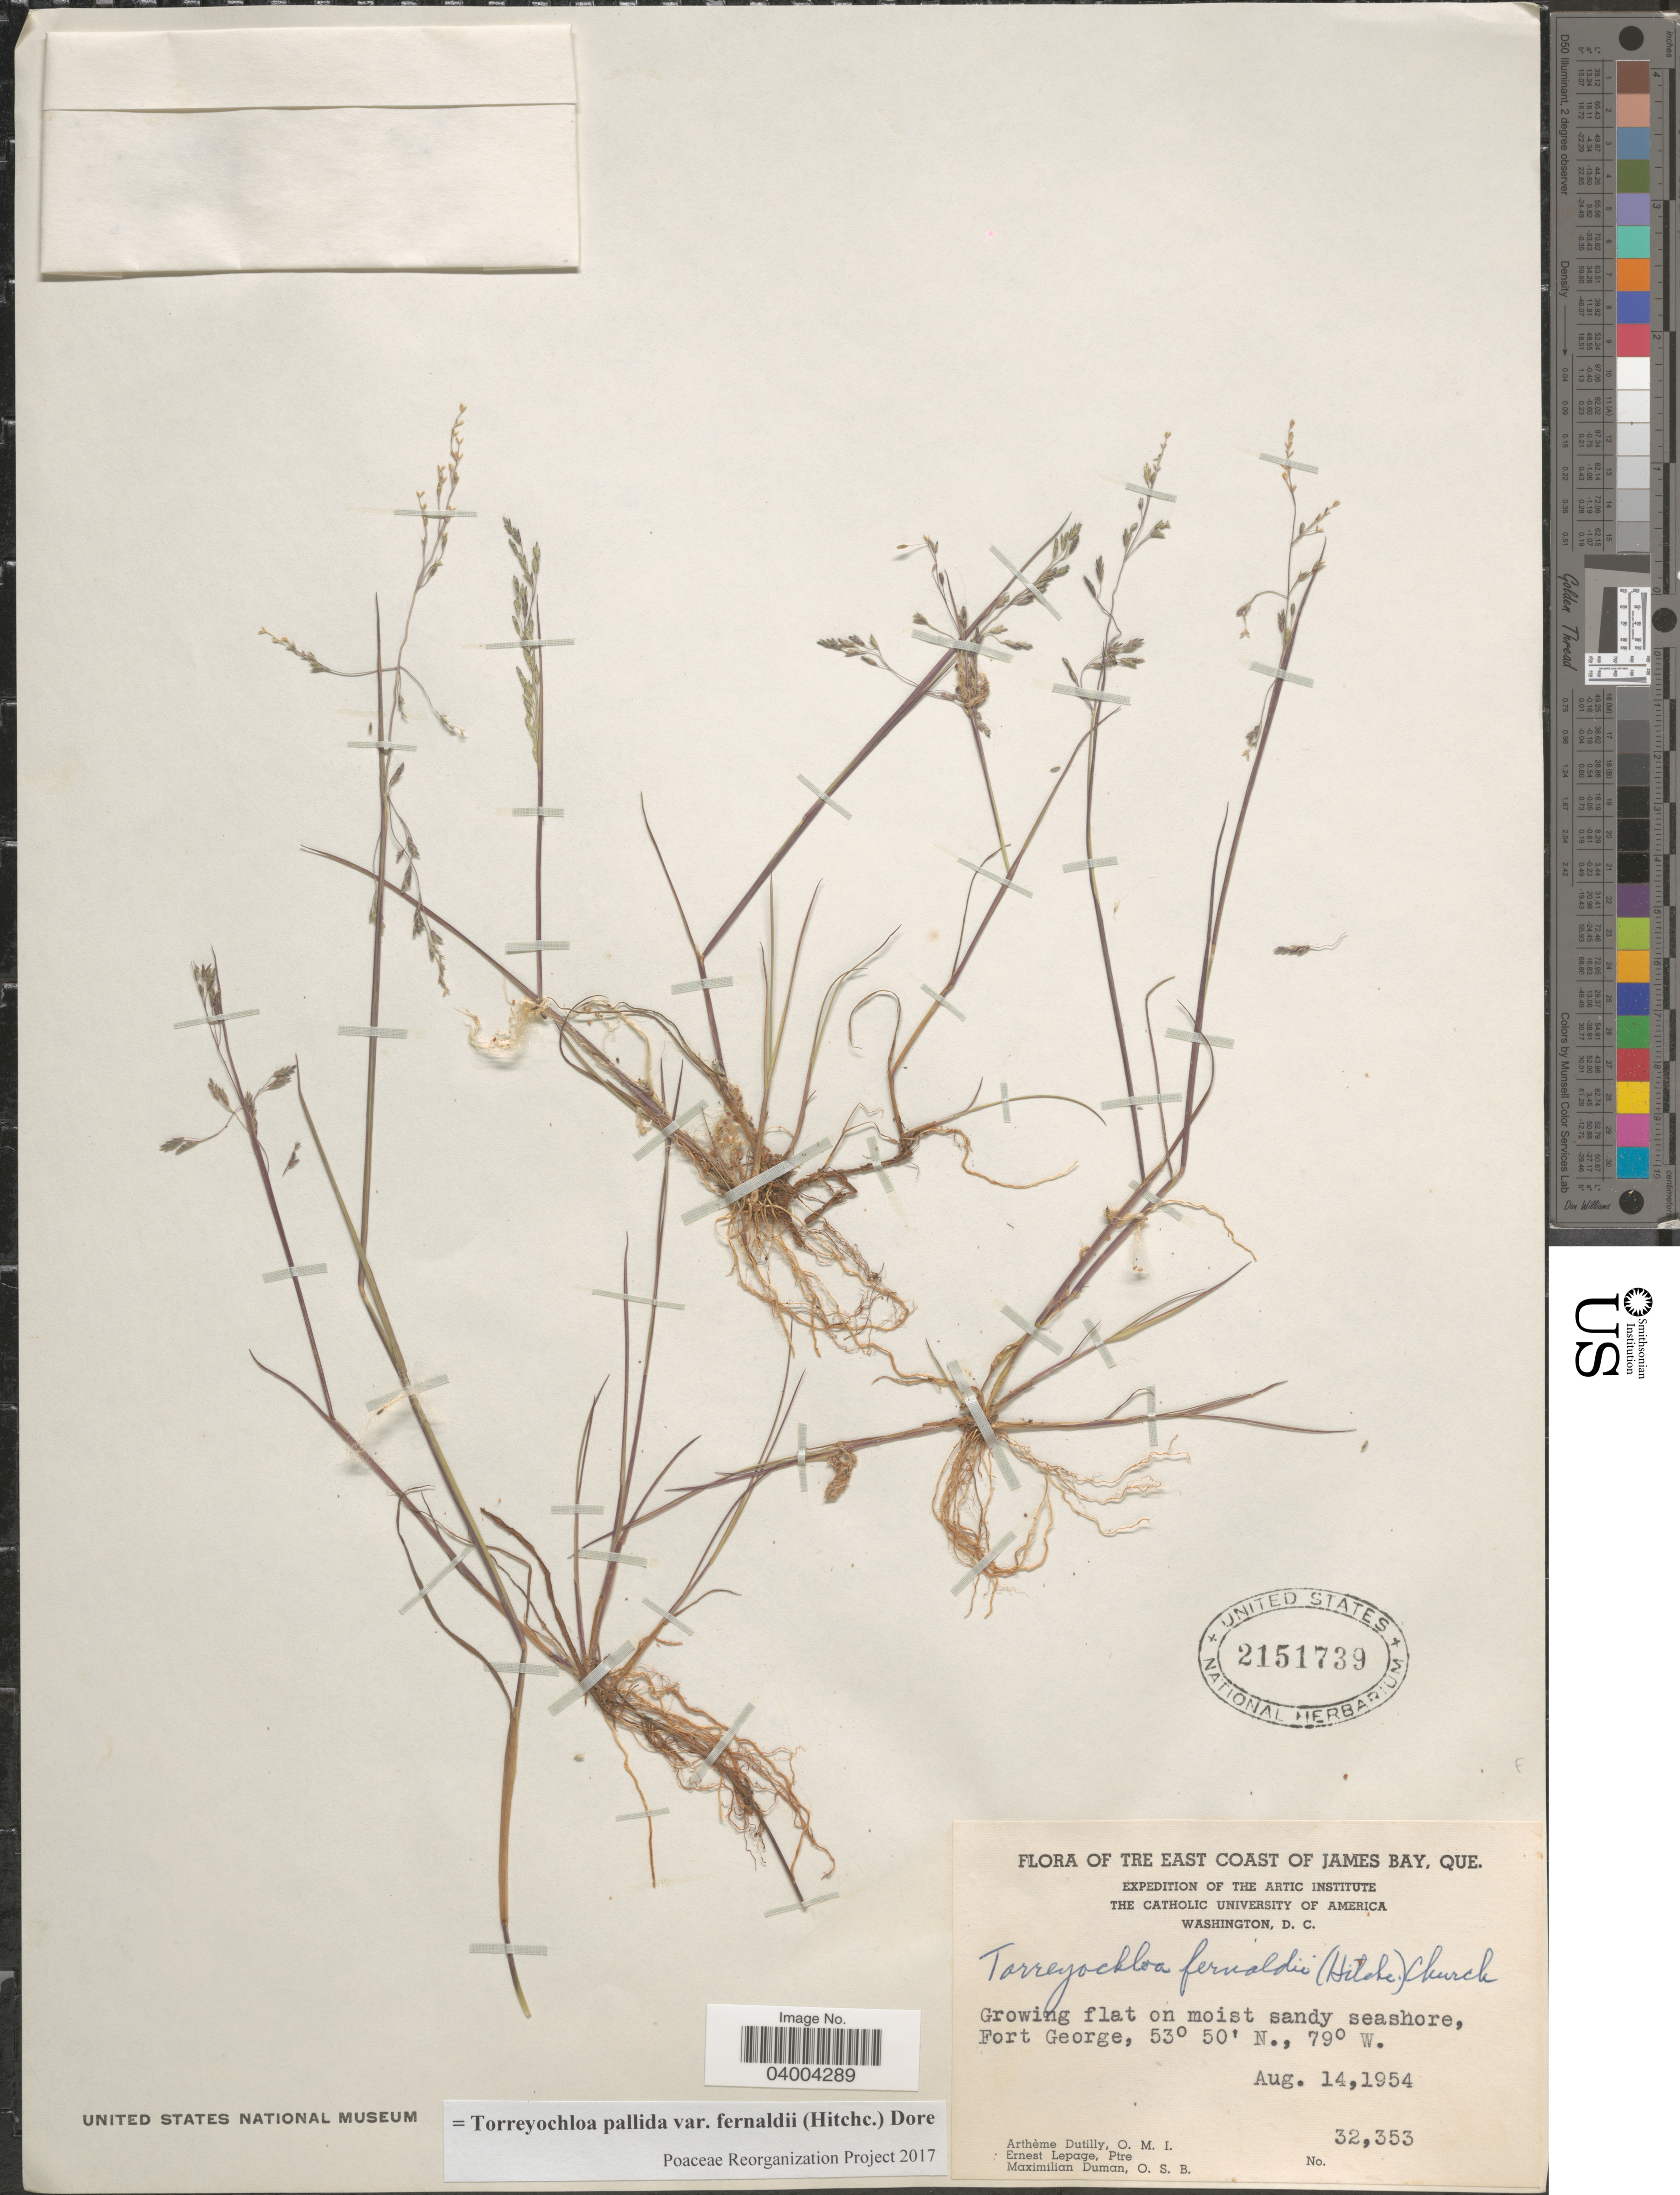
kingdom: Plantae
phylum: Tracheophyta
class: Liliopsida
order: Poales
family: Poaceae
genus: Torreyochloa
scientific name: Torreyochloa pallida var. fernaldii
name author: (Hitchc.) Dore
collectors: A. Dutilly, E. Lepage & M. Duman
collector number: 32353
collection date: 1954-08-14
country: Canada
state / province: Quebec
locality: Tre East Coast of James Bay. Flat on moist sandy seashore, Fort George.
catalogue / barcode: US 2151739